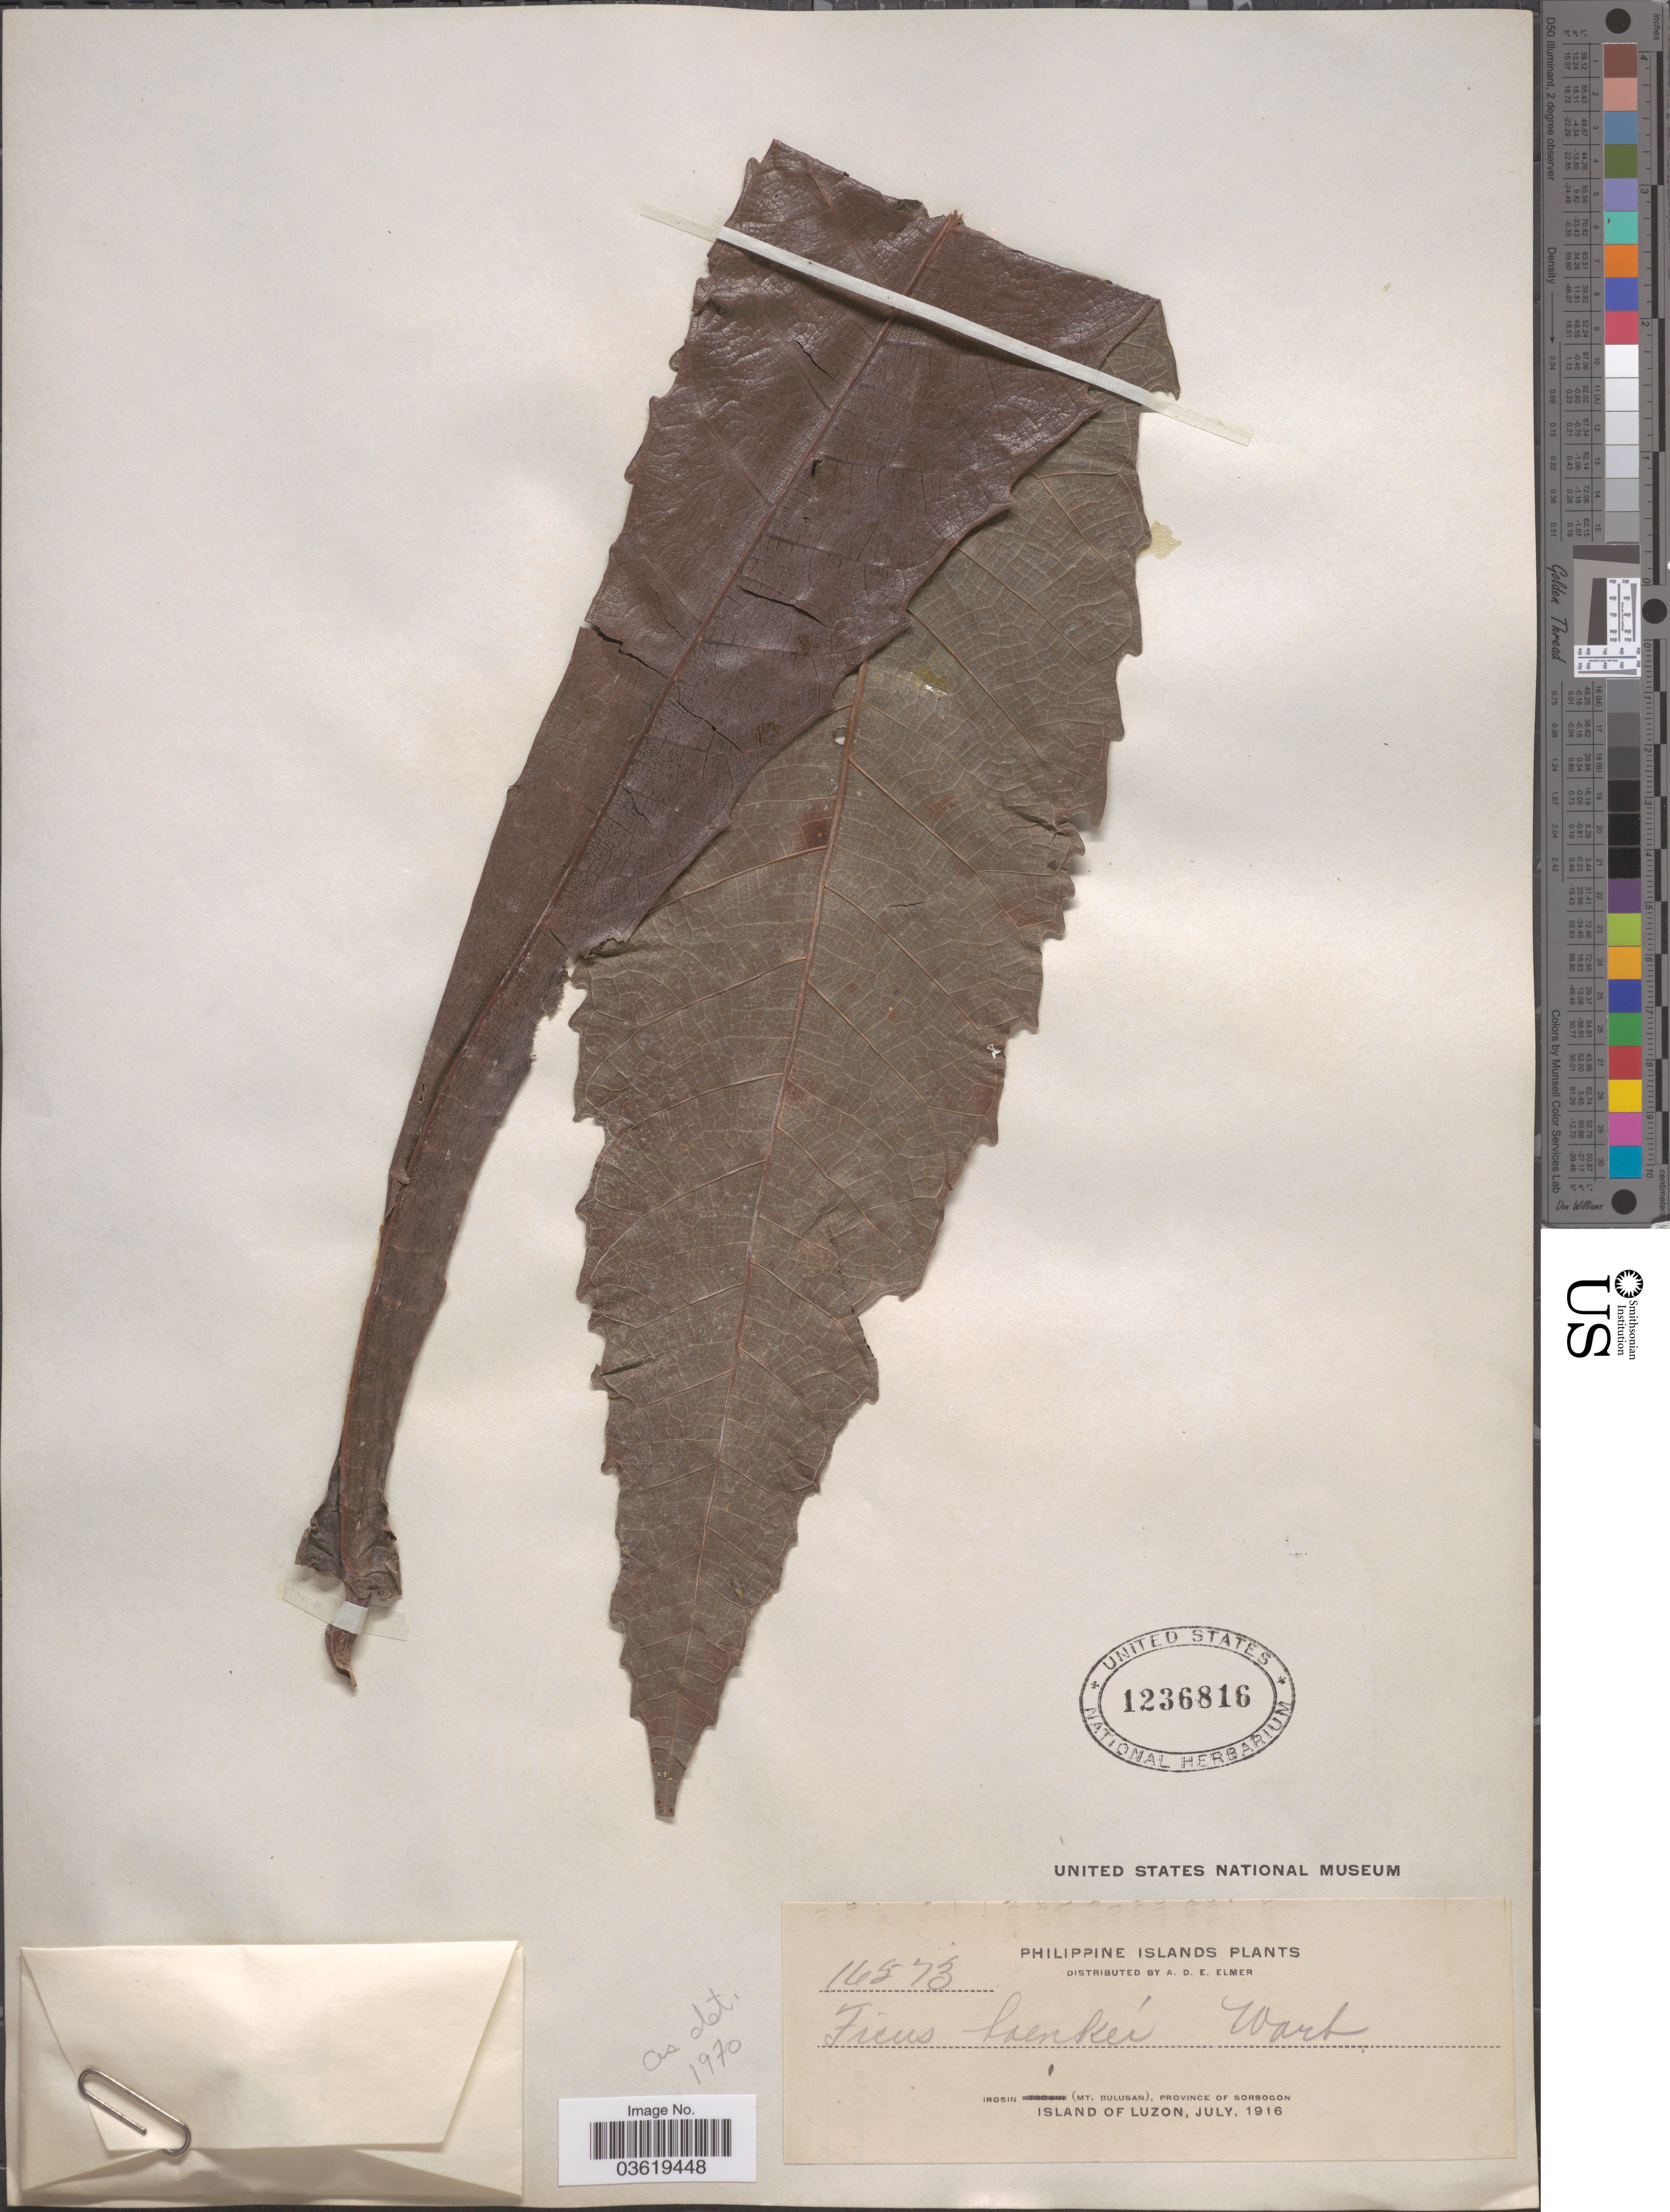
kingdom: Plantae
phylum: Tracheophyta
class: Magnoliopsida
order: Rosales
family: Moraceae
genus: Ficus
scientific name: Ficus pseudopalma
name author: Blanco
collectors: A. D. E. Elmer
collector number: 16573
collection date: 1916-07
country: Philippines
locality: Irosin (Mt. Bulusan), Province of Sorsogon. Island of Luzon.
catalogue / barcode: US 1236816